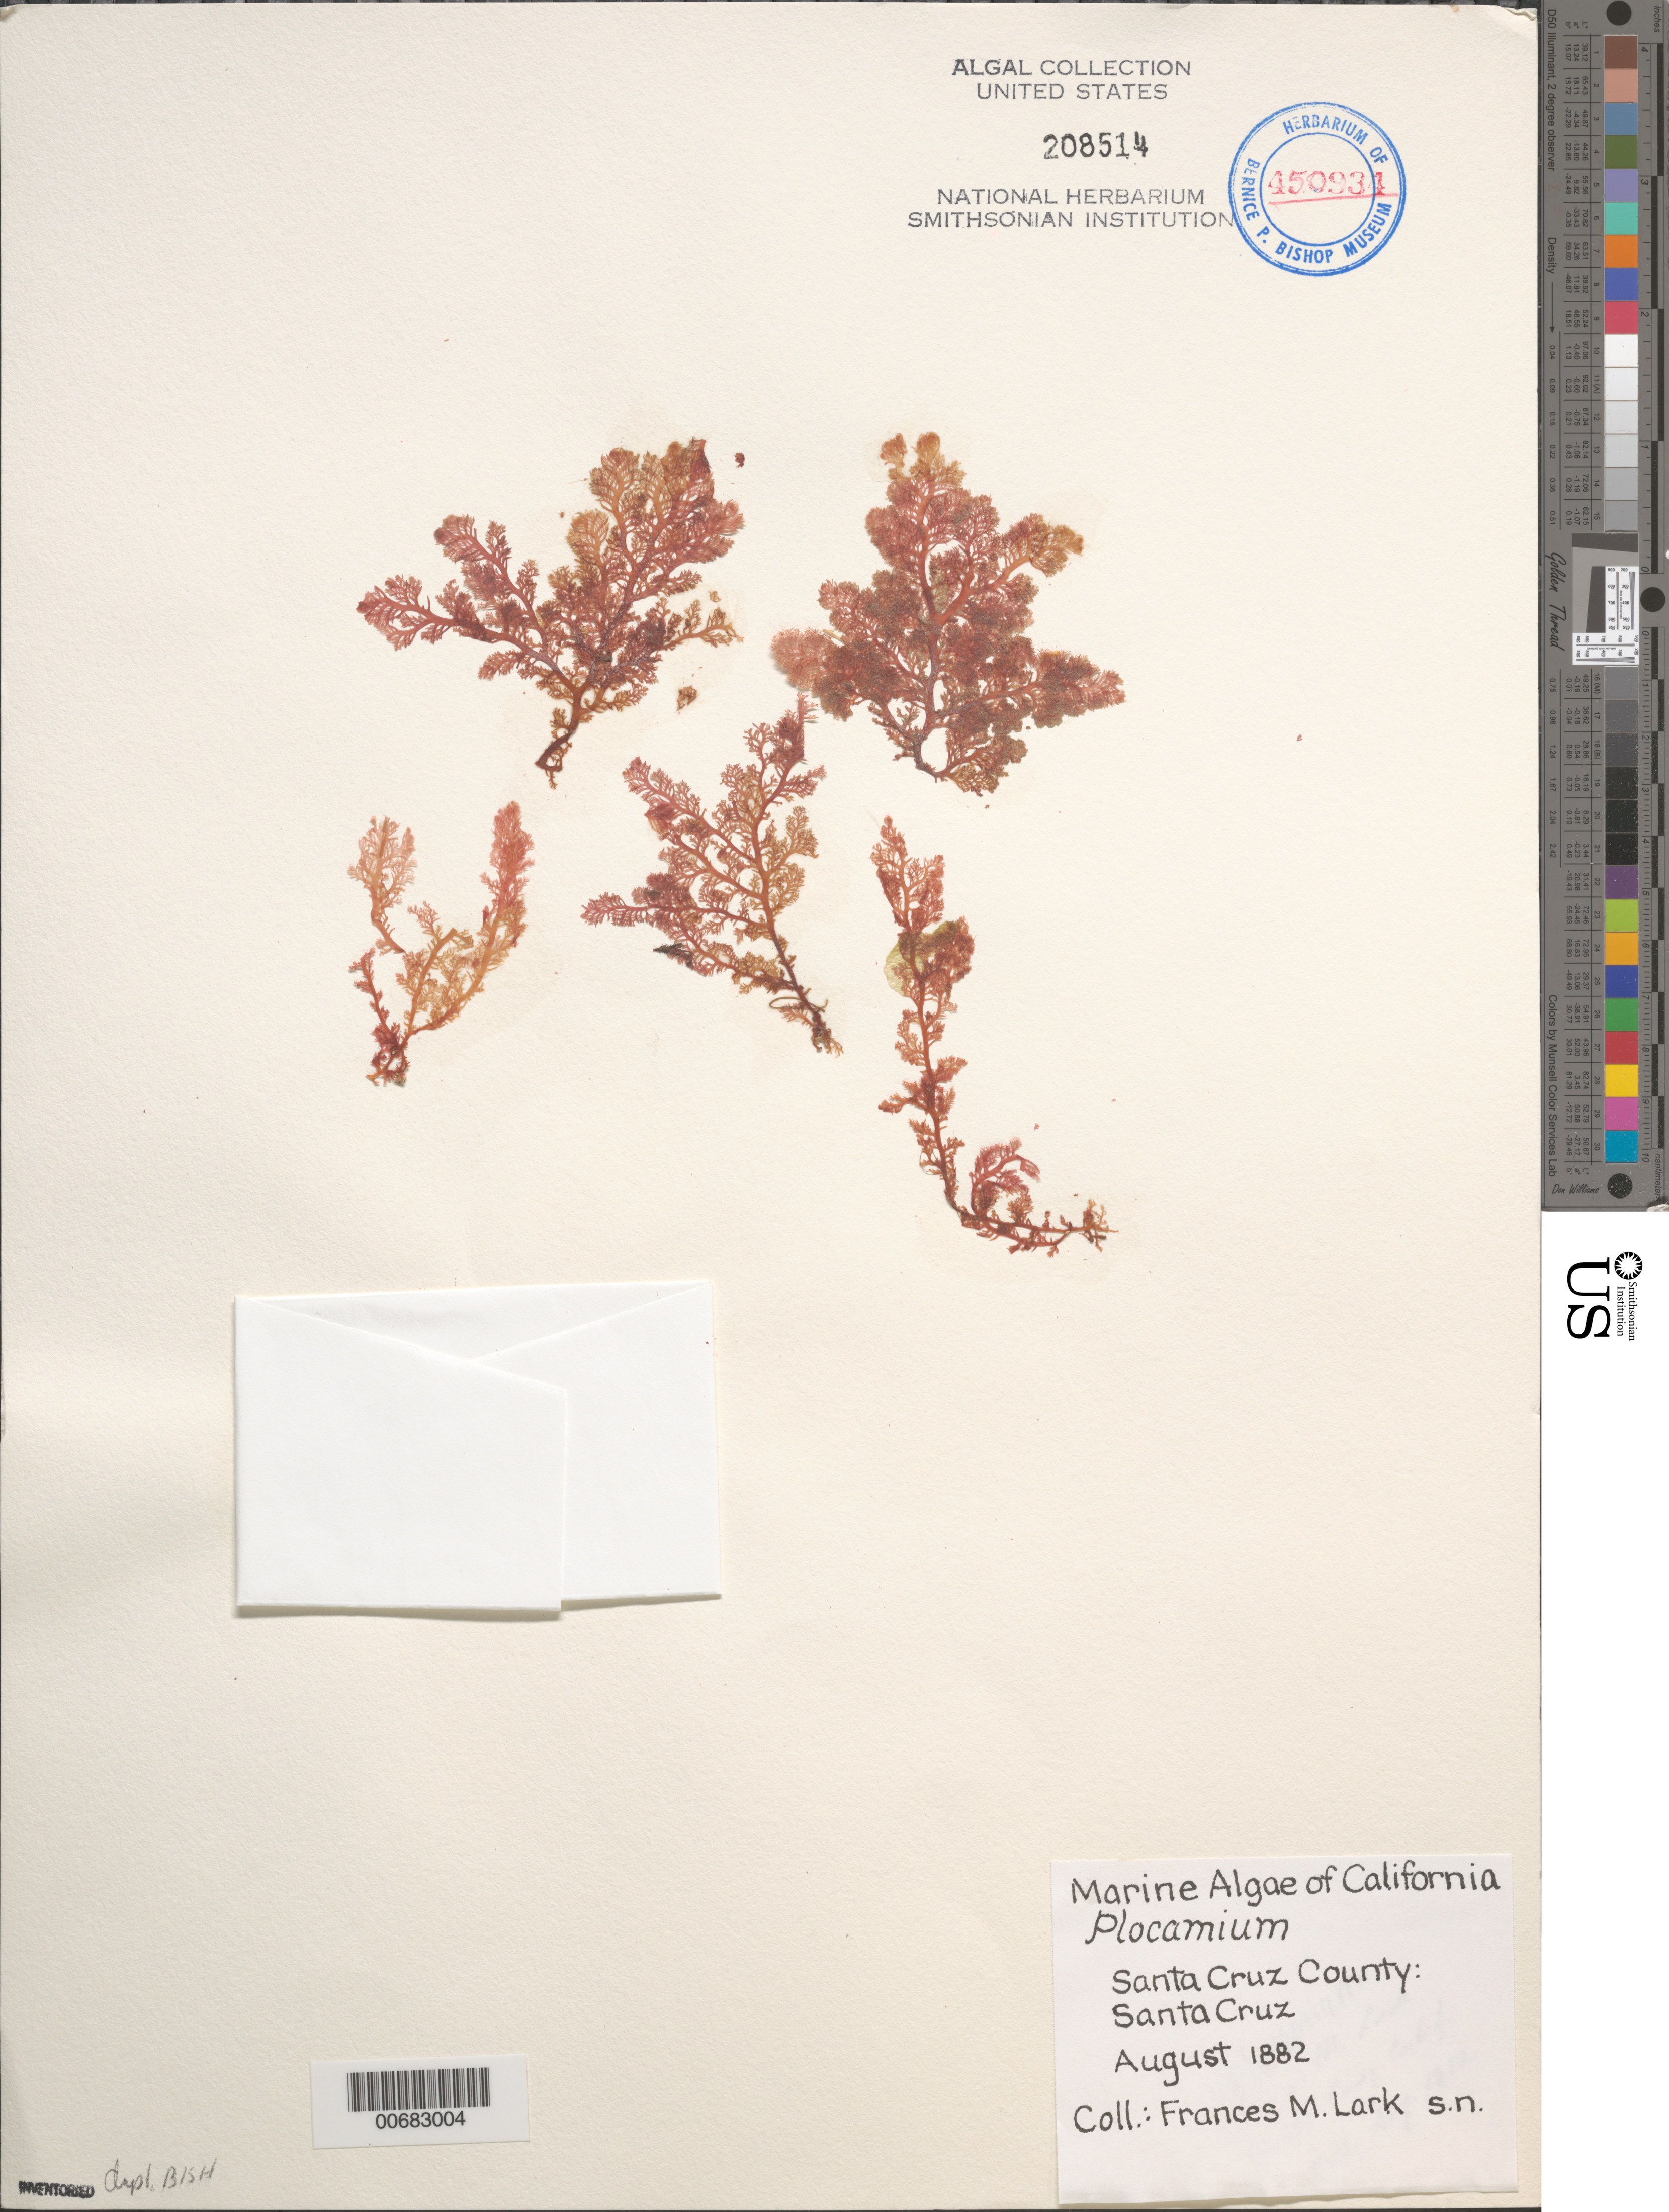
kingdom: Plantae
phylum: Rhodophyta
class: Florideophyceae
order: Plocamiales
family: Plocamiaceae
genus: Plocamium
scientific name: Plocamium sp.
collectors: F. M. Lack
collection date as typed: Aug 1882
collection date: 1882-08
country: United States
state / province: California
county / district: Santa Cruz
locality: Santa Cruz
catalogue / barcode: US 208514